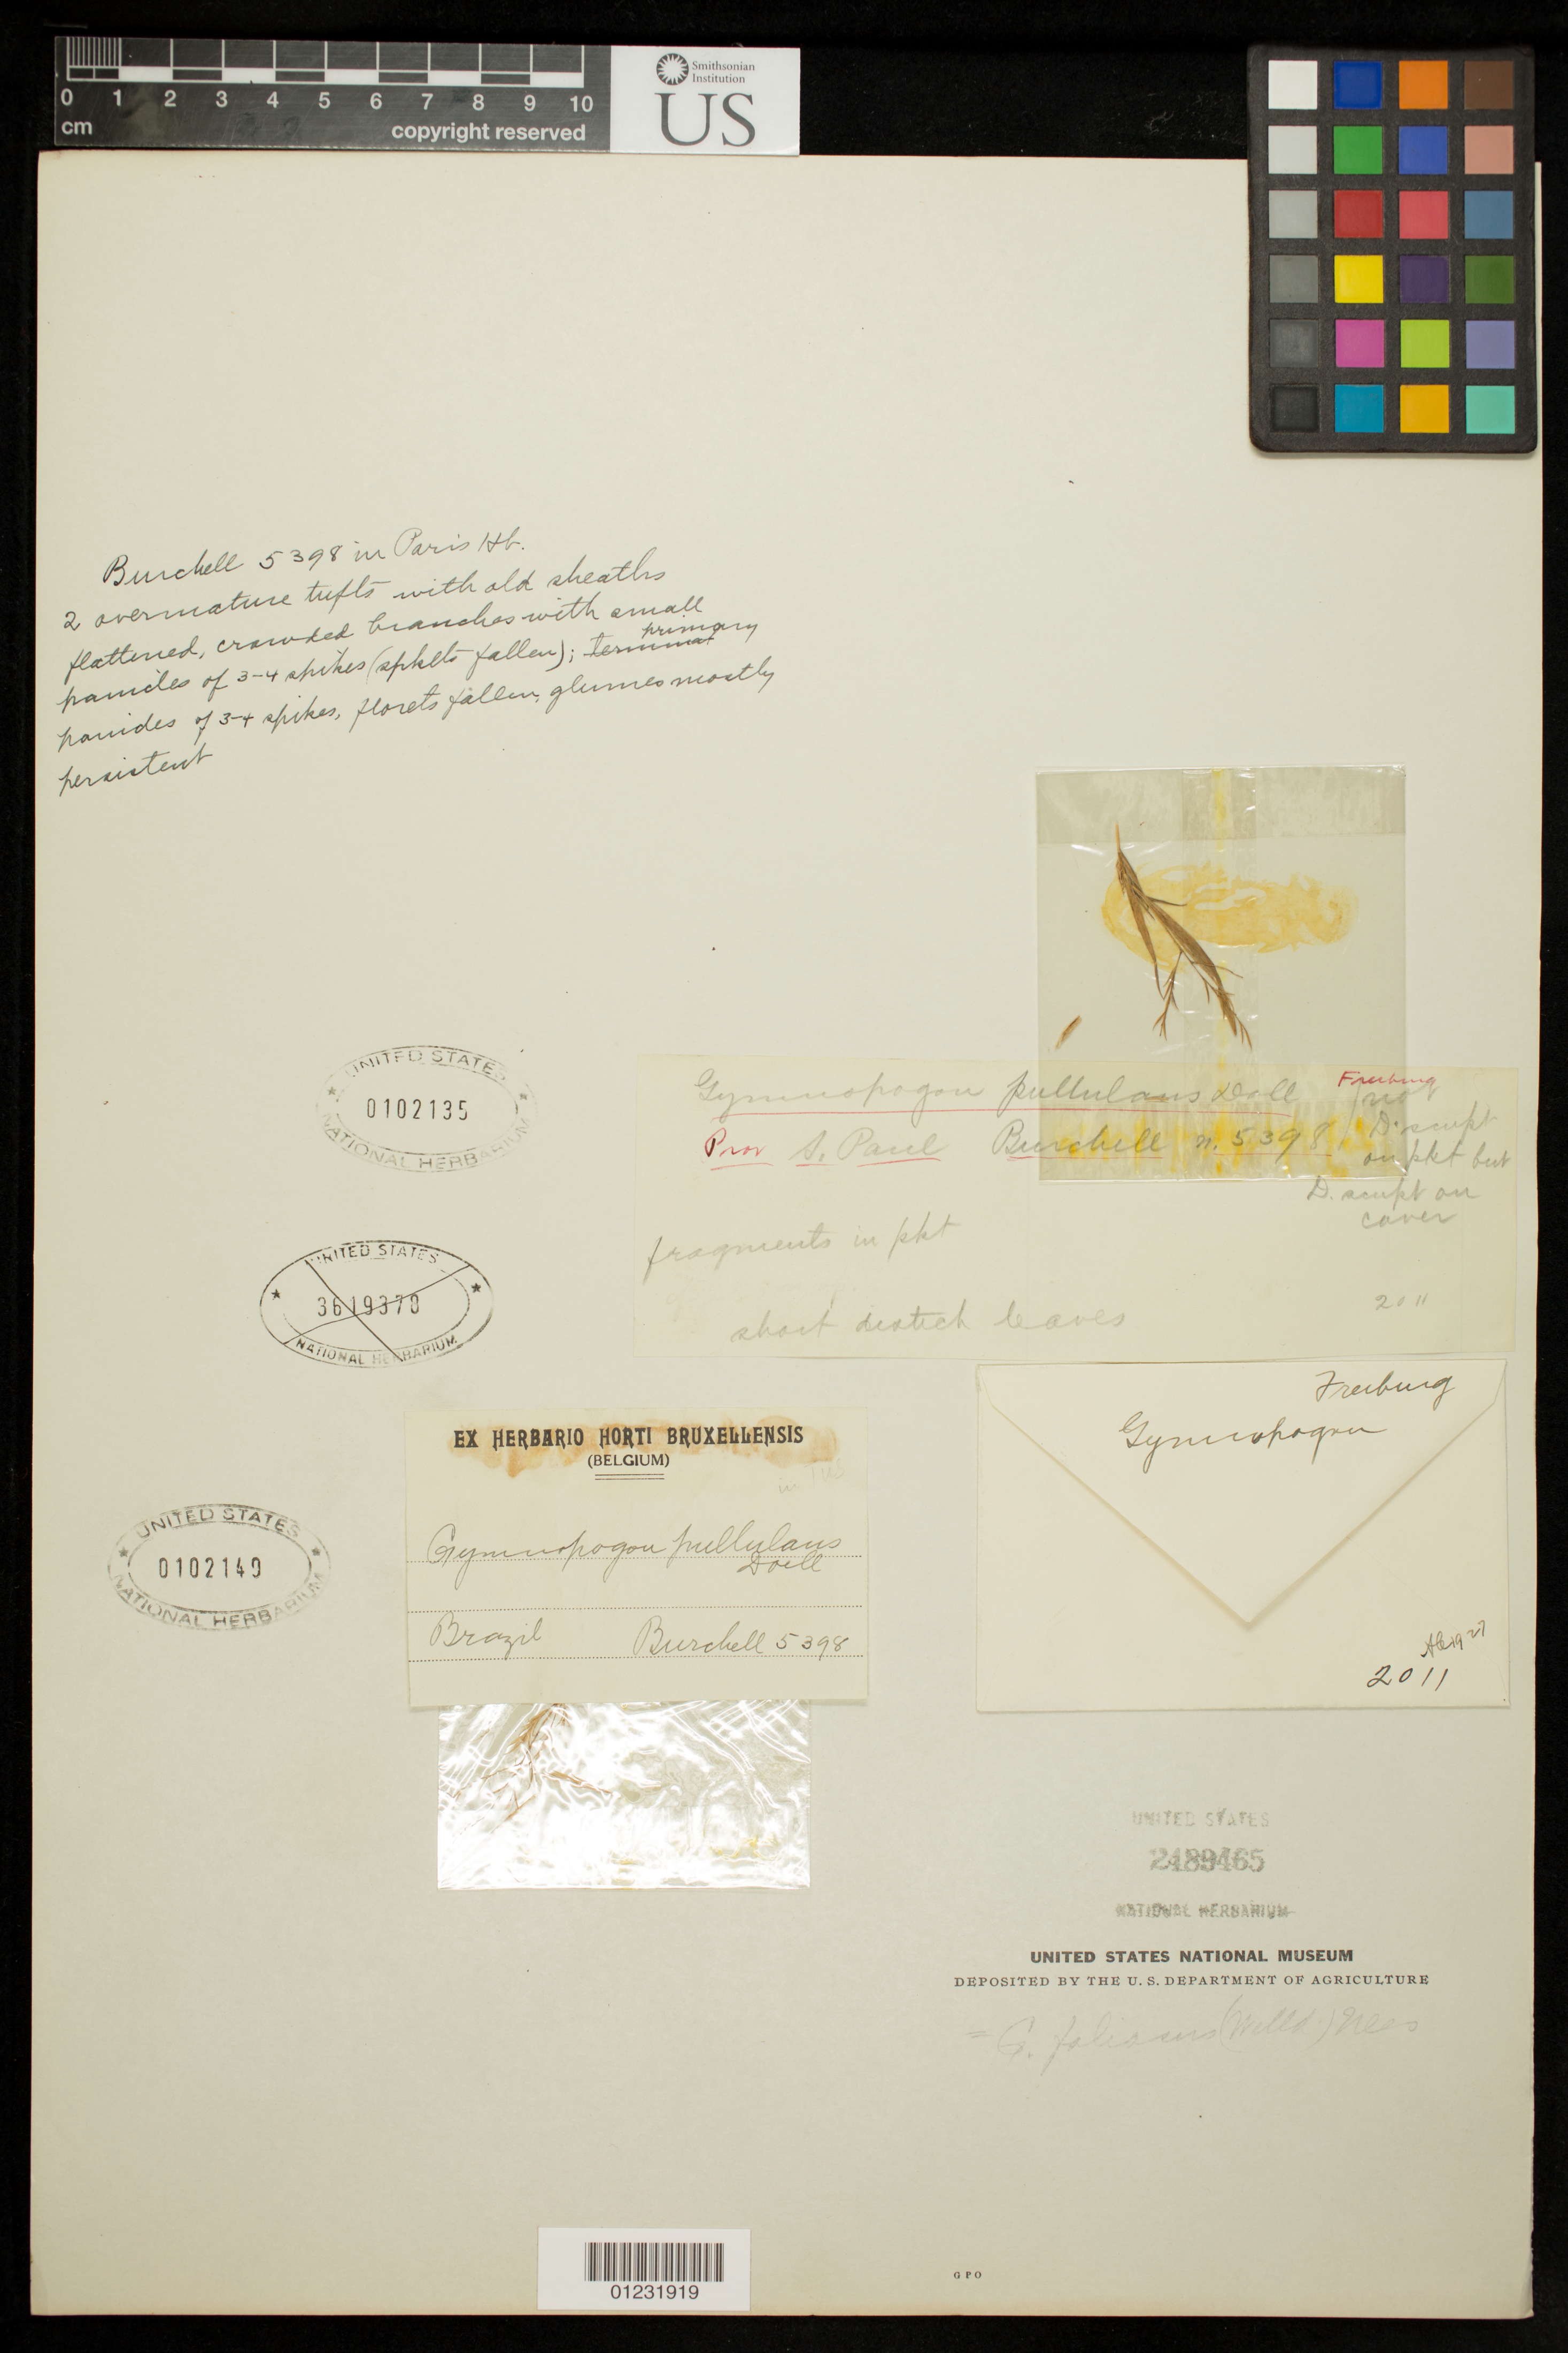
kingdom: Plantae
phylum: Tracheophyta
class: Liliopsida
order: Poales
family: Poaceae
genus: Gymnopogon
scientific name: Gymnopogon pullulans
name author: Döll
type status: Type Fragment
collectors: W. J. Burchell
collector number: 5398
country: Brazil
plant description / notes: Fragmentary material of type specimen ex herb. Horti Bruxellensis.; Type Fragments mounted on 1 sheet: USNH 2489465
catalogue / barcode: US 102135